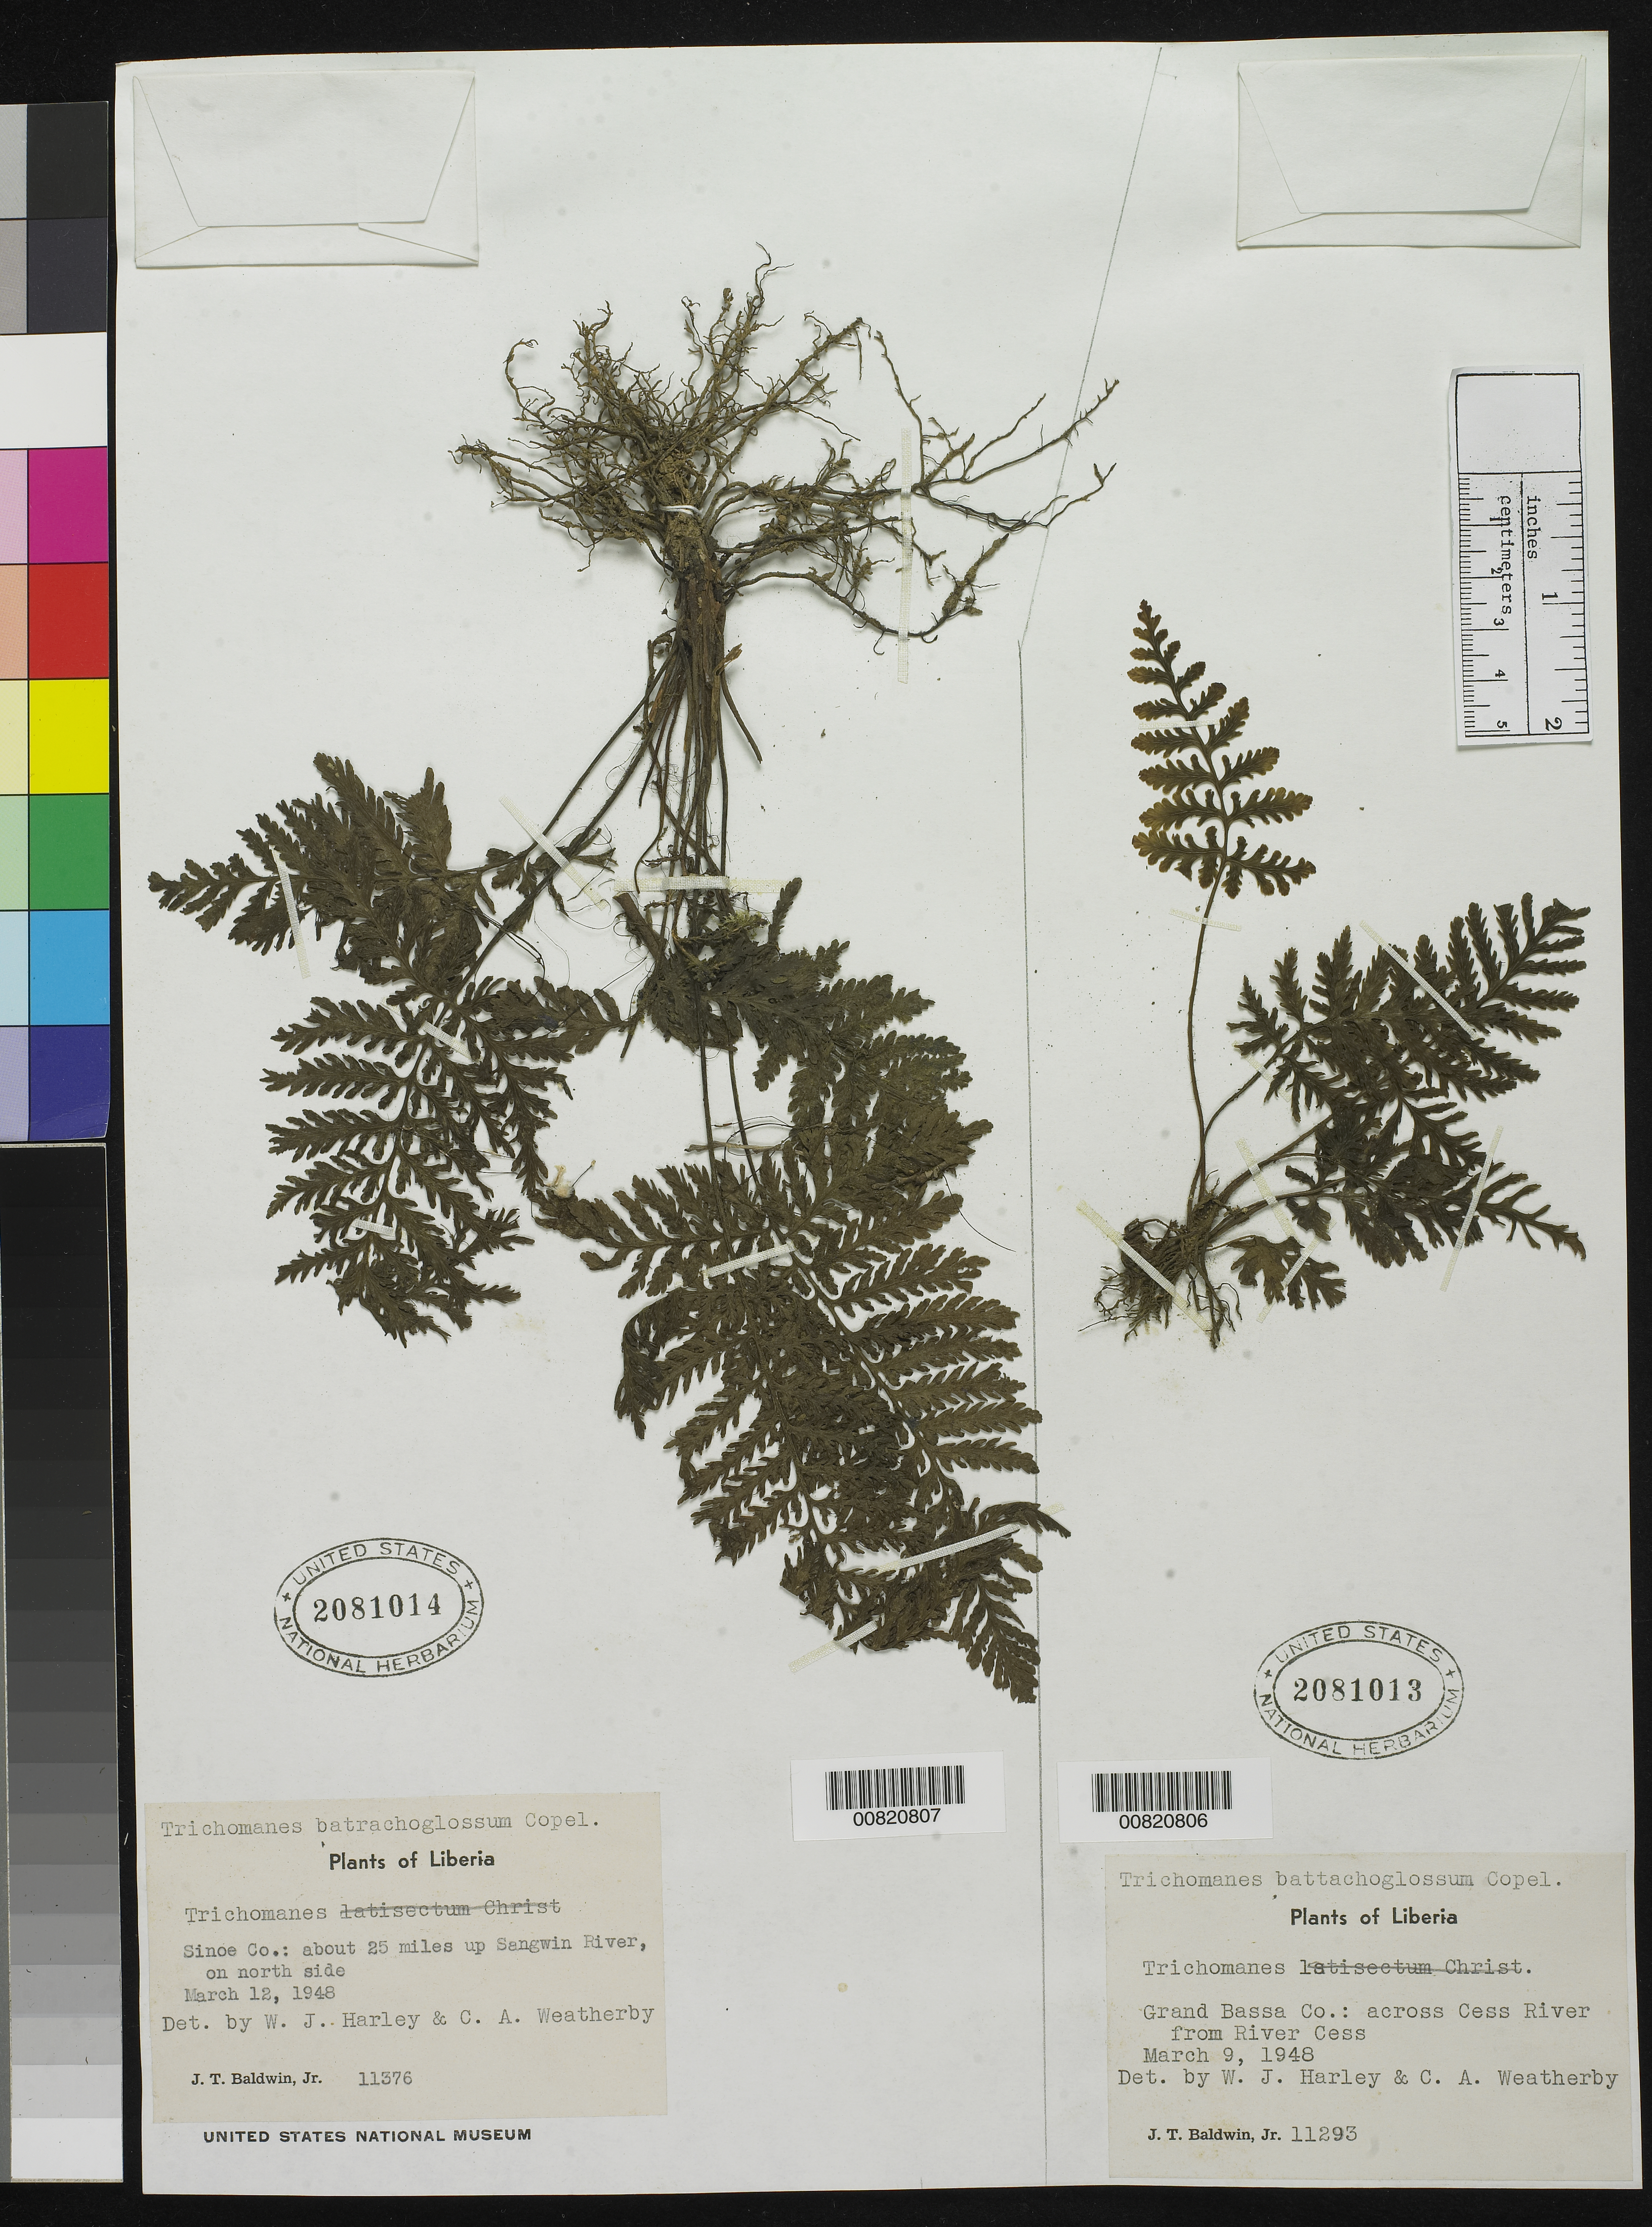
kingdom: Plantae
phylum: Tracheophyta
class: Polypodiopsida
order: Hymenophyllales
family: Hymenophyllaceae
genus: Abrodictyum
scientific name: Abrodictyum batrachoglossum (Copel.) comb. ined., 2015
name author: (Copel.)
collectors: J. T. Baldwin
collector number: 11293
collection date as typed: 9 Mar 1948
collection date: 1948-03-09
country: Liberia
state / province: Grand Bassa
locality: across Cess River from River Cess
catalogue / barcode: US 2081013